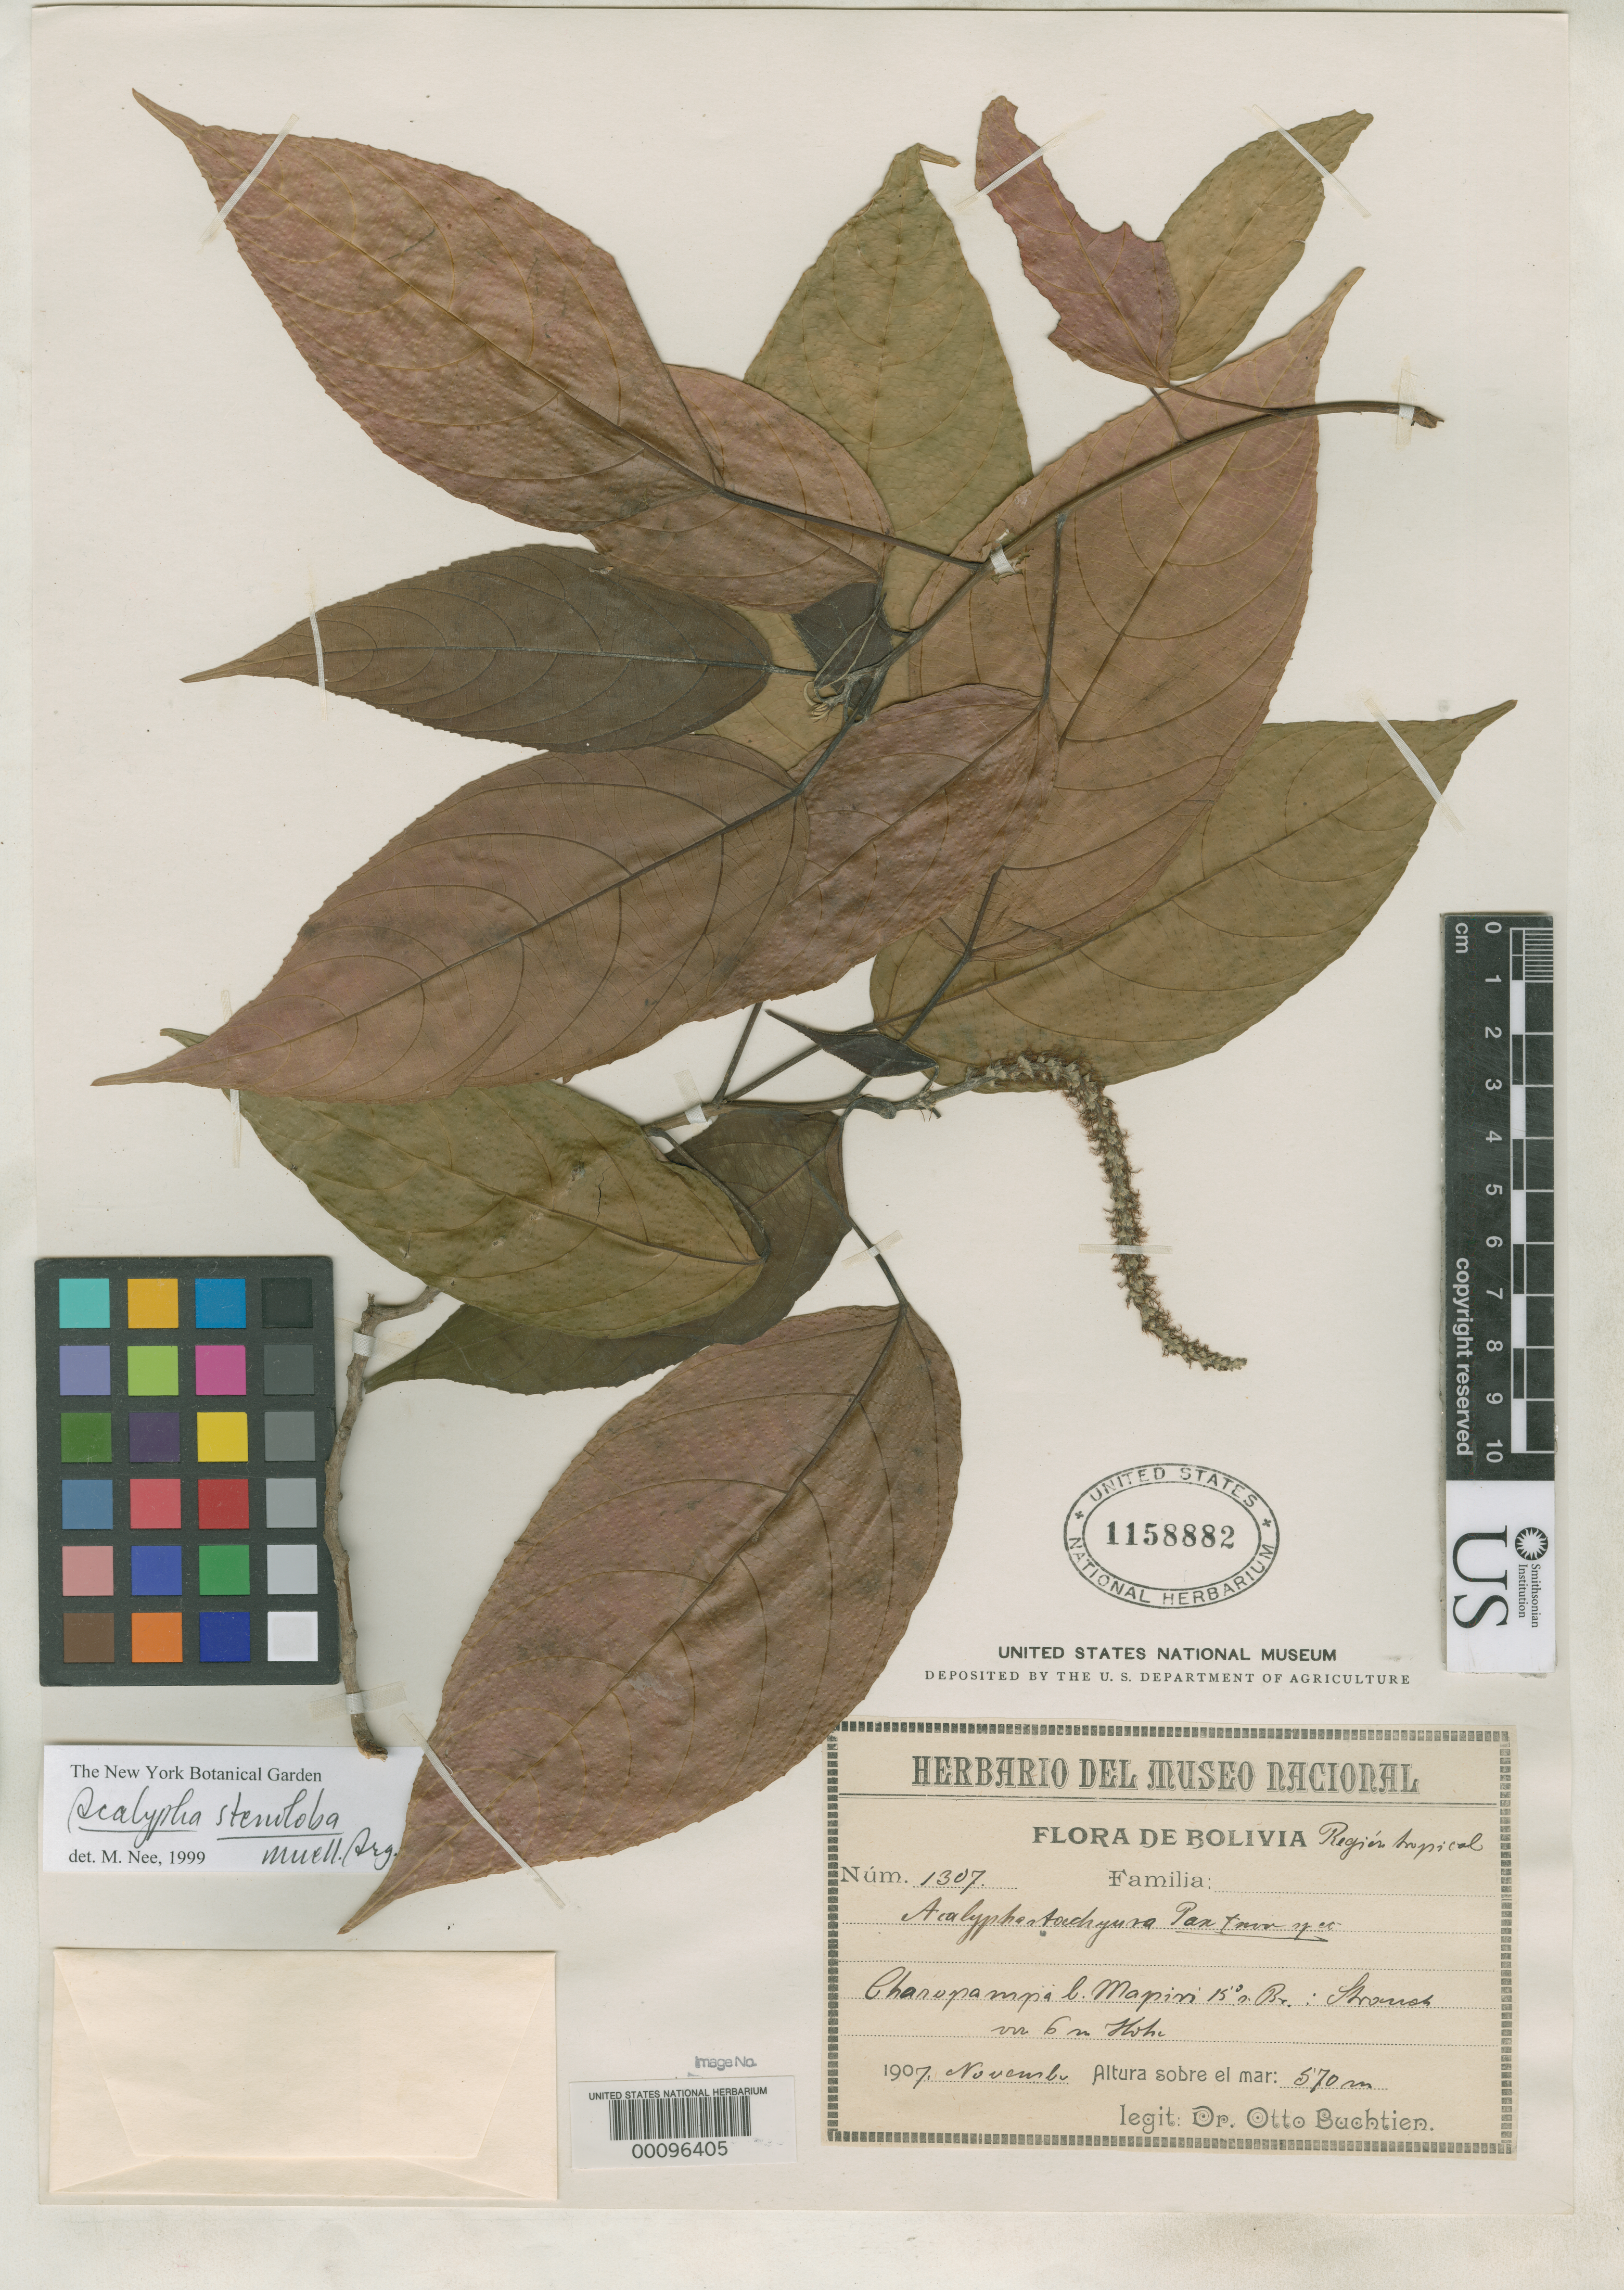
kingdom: Plantae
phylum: Tracheophyta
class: Magnoliopsida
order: Malpighiales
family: Euphorbiaceae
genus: Acalypha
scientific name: Acalypha stachyura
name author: Pax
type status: Isosyntype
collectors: O. Buchtien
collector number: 1307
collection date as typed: Nov 1907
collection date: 1907-11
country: Bolivia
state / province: La Paz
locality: Mapiri.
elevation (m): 750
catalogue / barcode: US 1158882